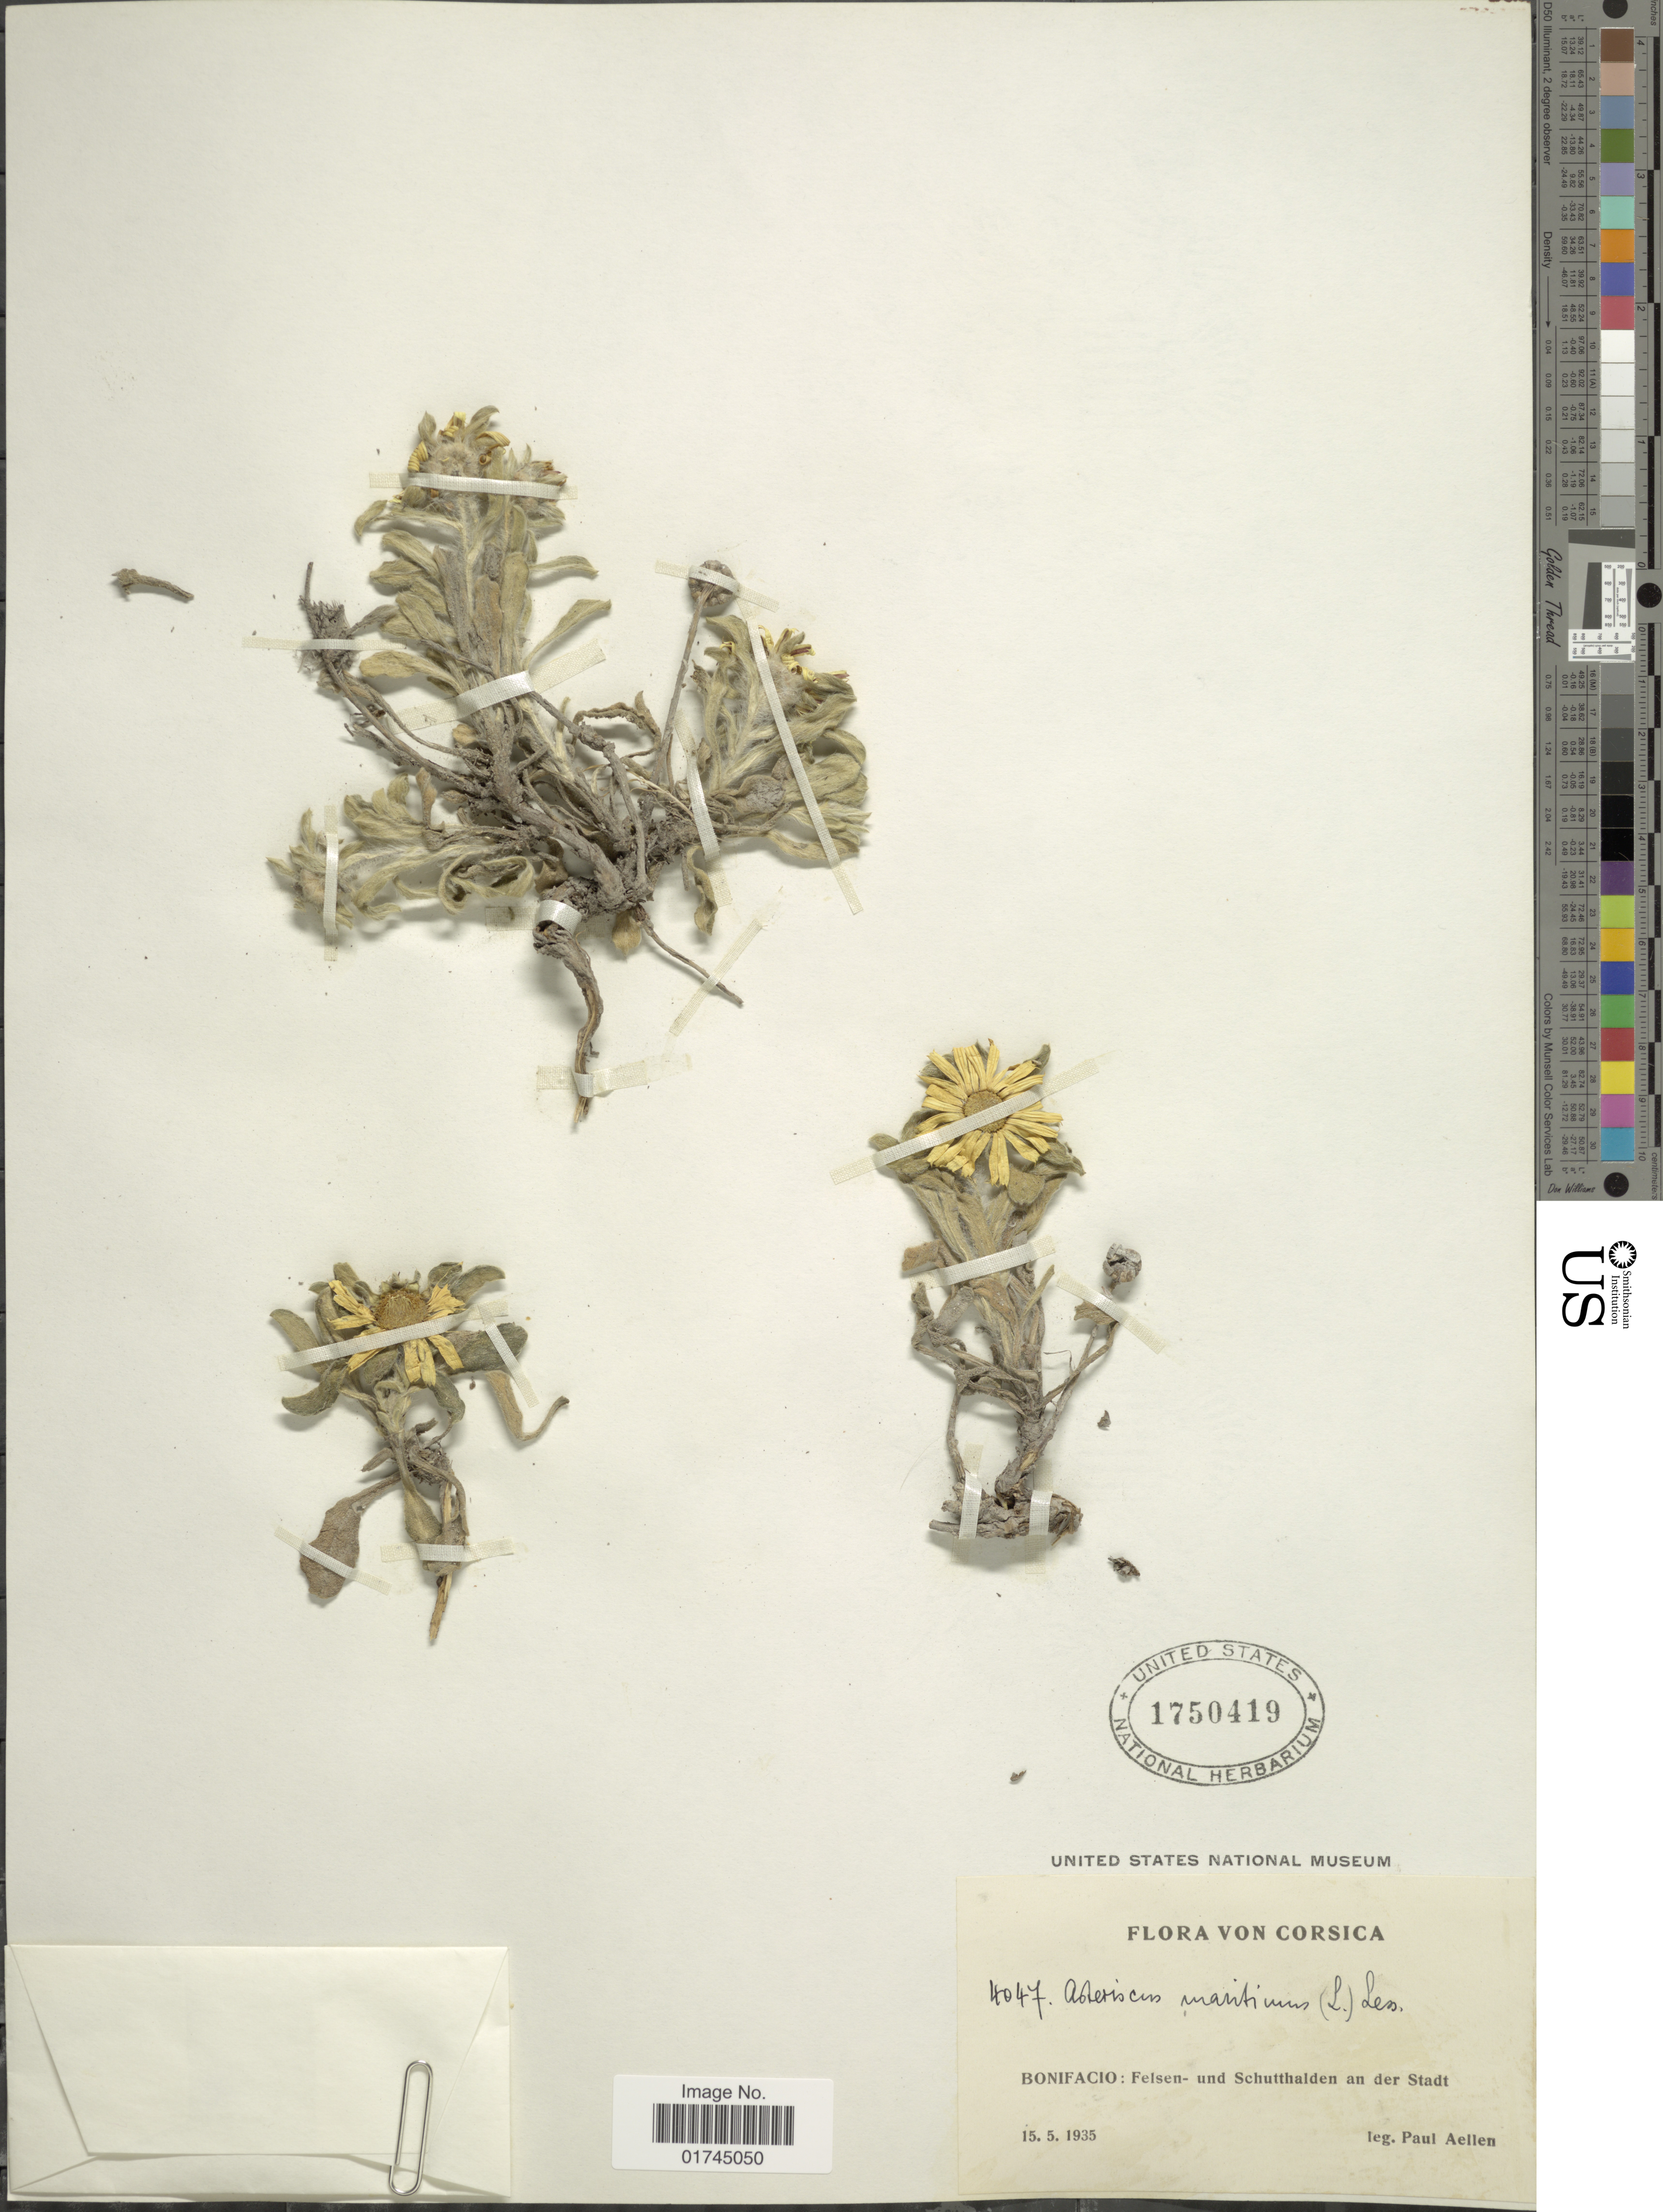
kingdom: Plantae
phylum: Tracheophyta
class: Magnoliopsida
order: Asterales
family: Asteraceae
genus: Odontospermum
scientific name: Odontospermum maritimum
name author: (L.) Sch. Bip.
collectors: P. Aellen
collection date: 1935-05-15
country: France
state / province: Corsica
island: Corse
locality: Bonifacio: Felsen- und Schutthladen an der Stadt.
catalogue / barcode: US 1750419